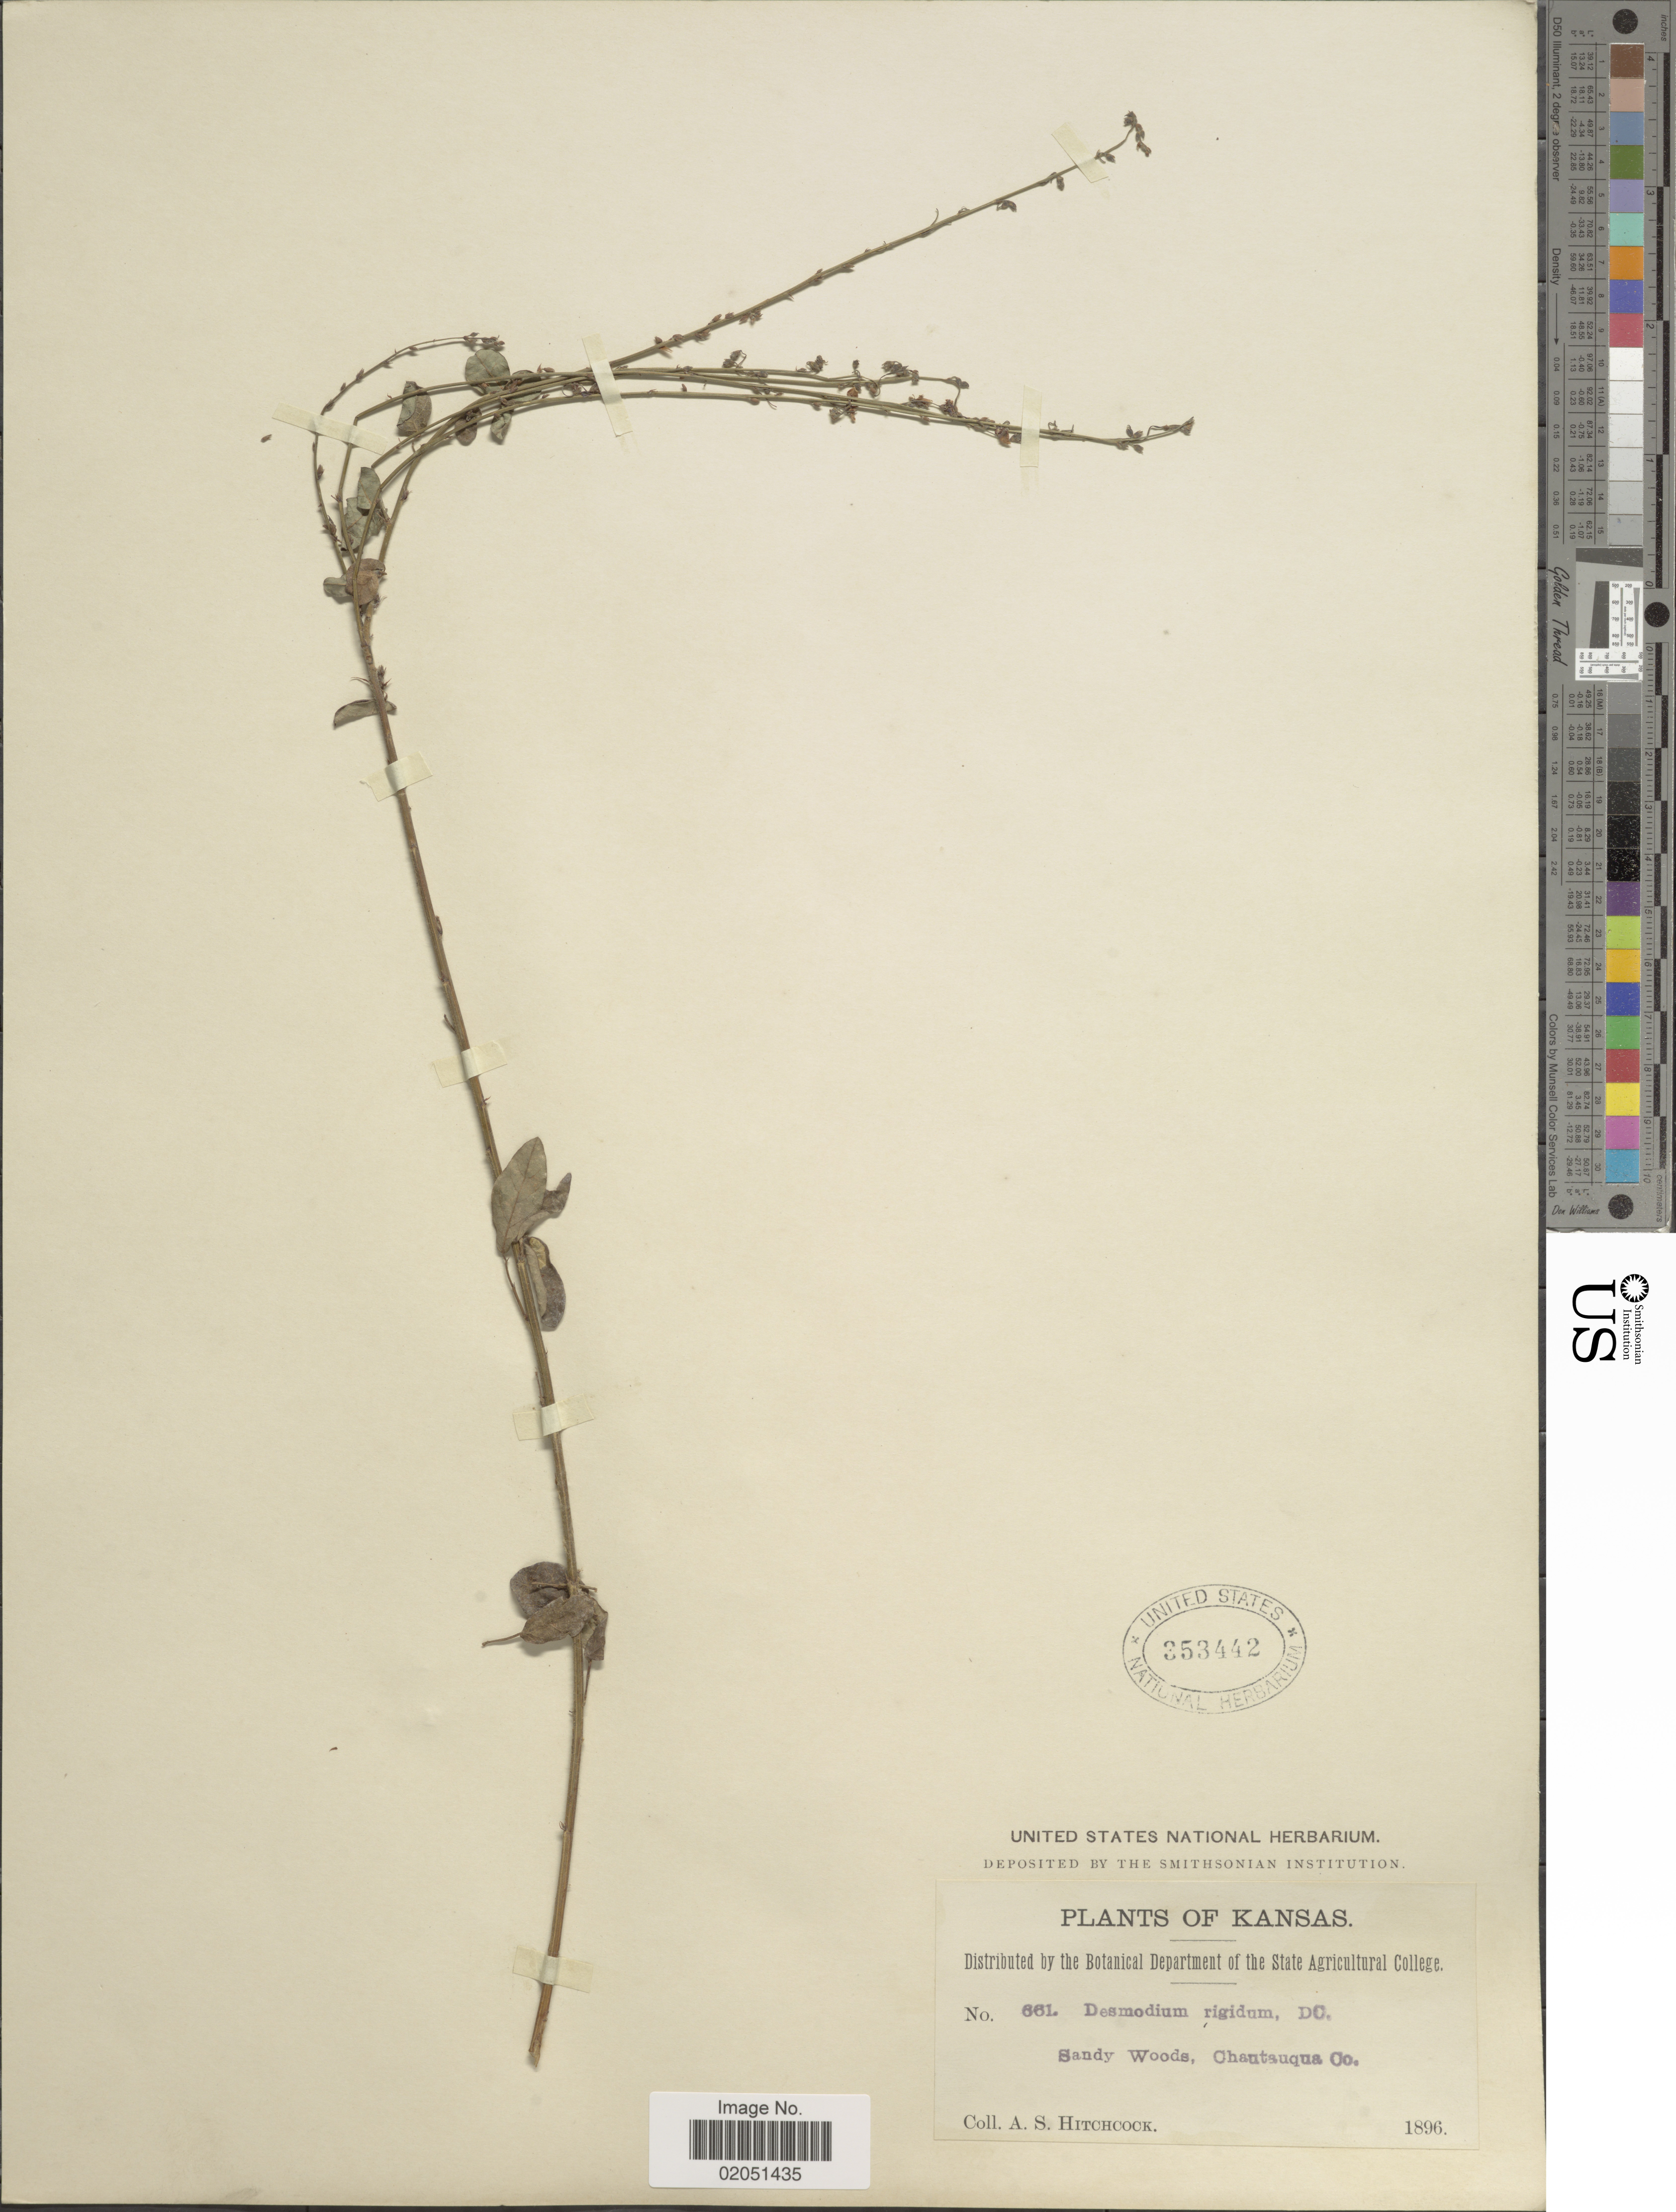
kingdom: Plantae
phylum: Tracheophyta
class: Magnoliopsida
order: Fabales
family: Fabaceae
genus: Desmodium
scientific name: Desmodium rigidum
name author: (Elliott) DC.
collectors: A. S. Hitchcock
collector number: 661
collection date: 1896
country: United States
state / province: Kansas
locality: Sandy roods, Chantauqua Co.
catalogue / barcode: US 353442